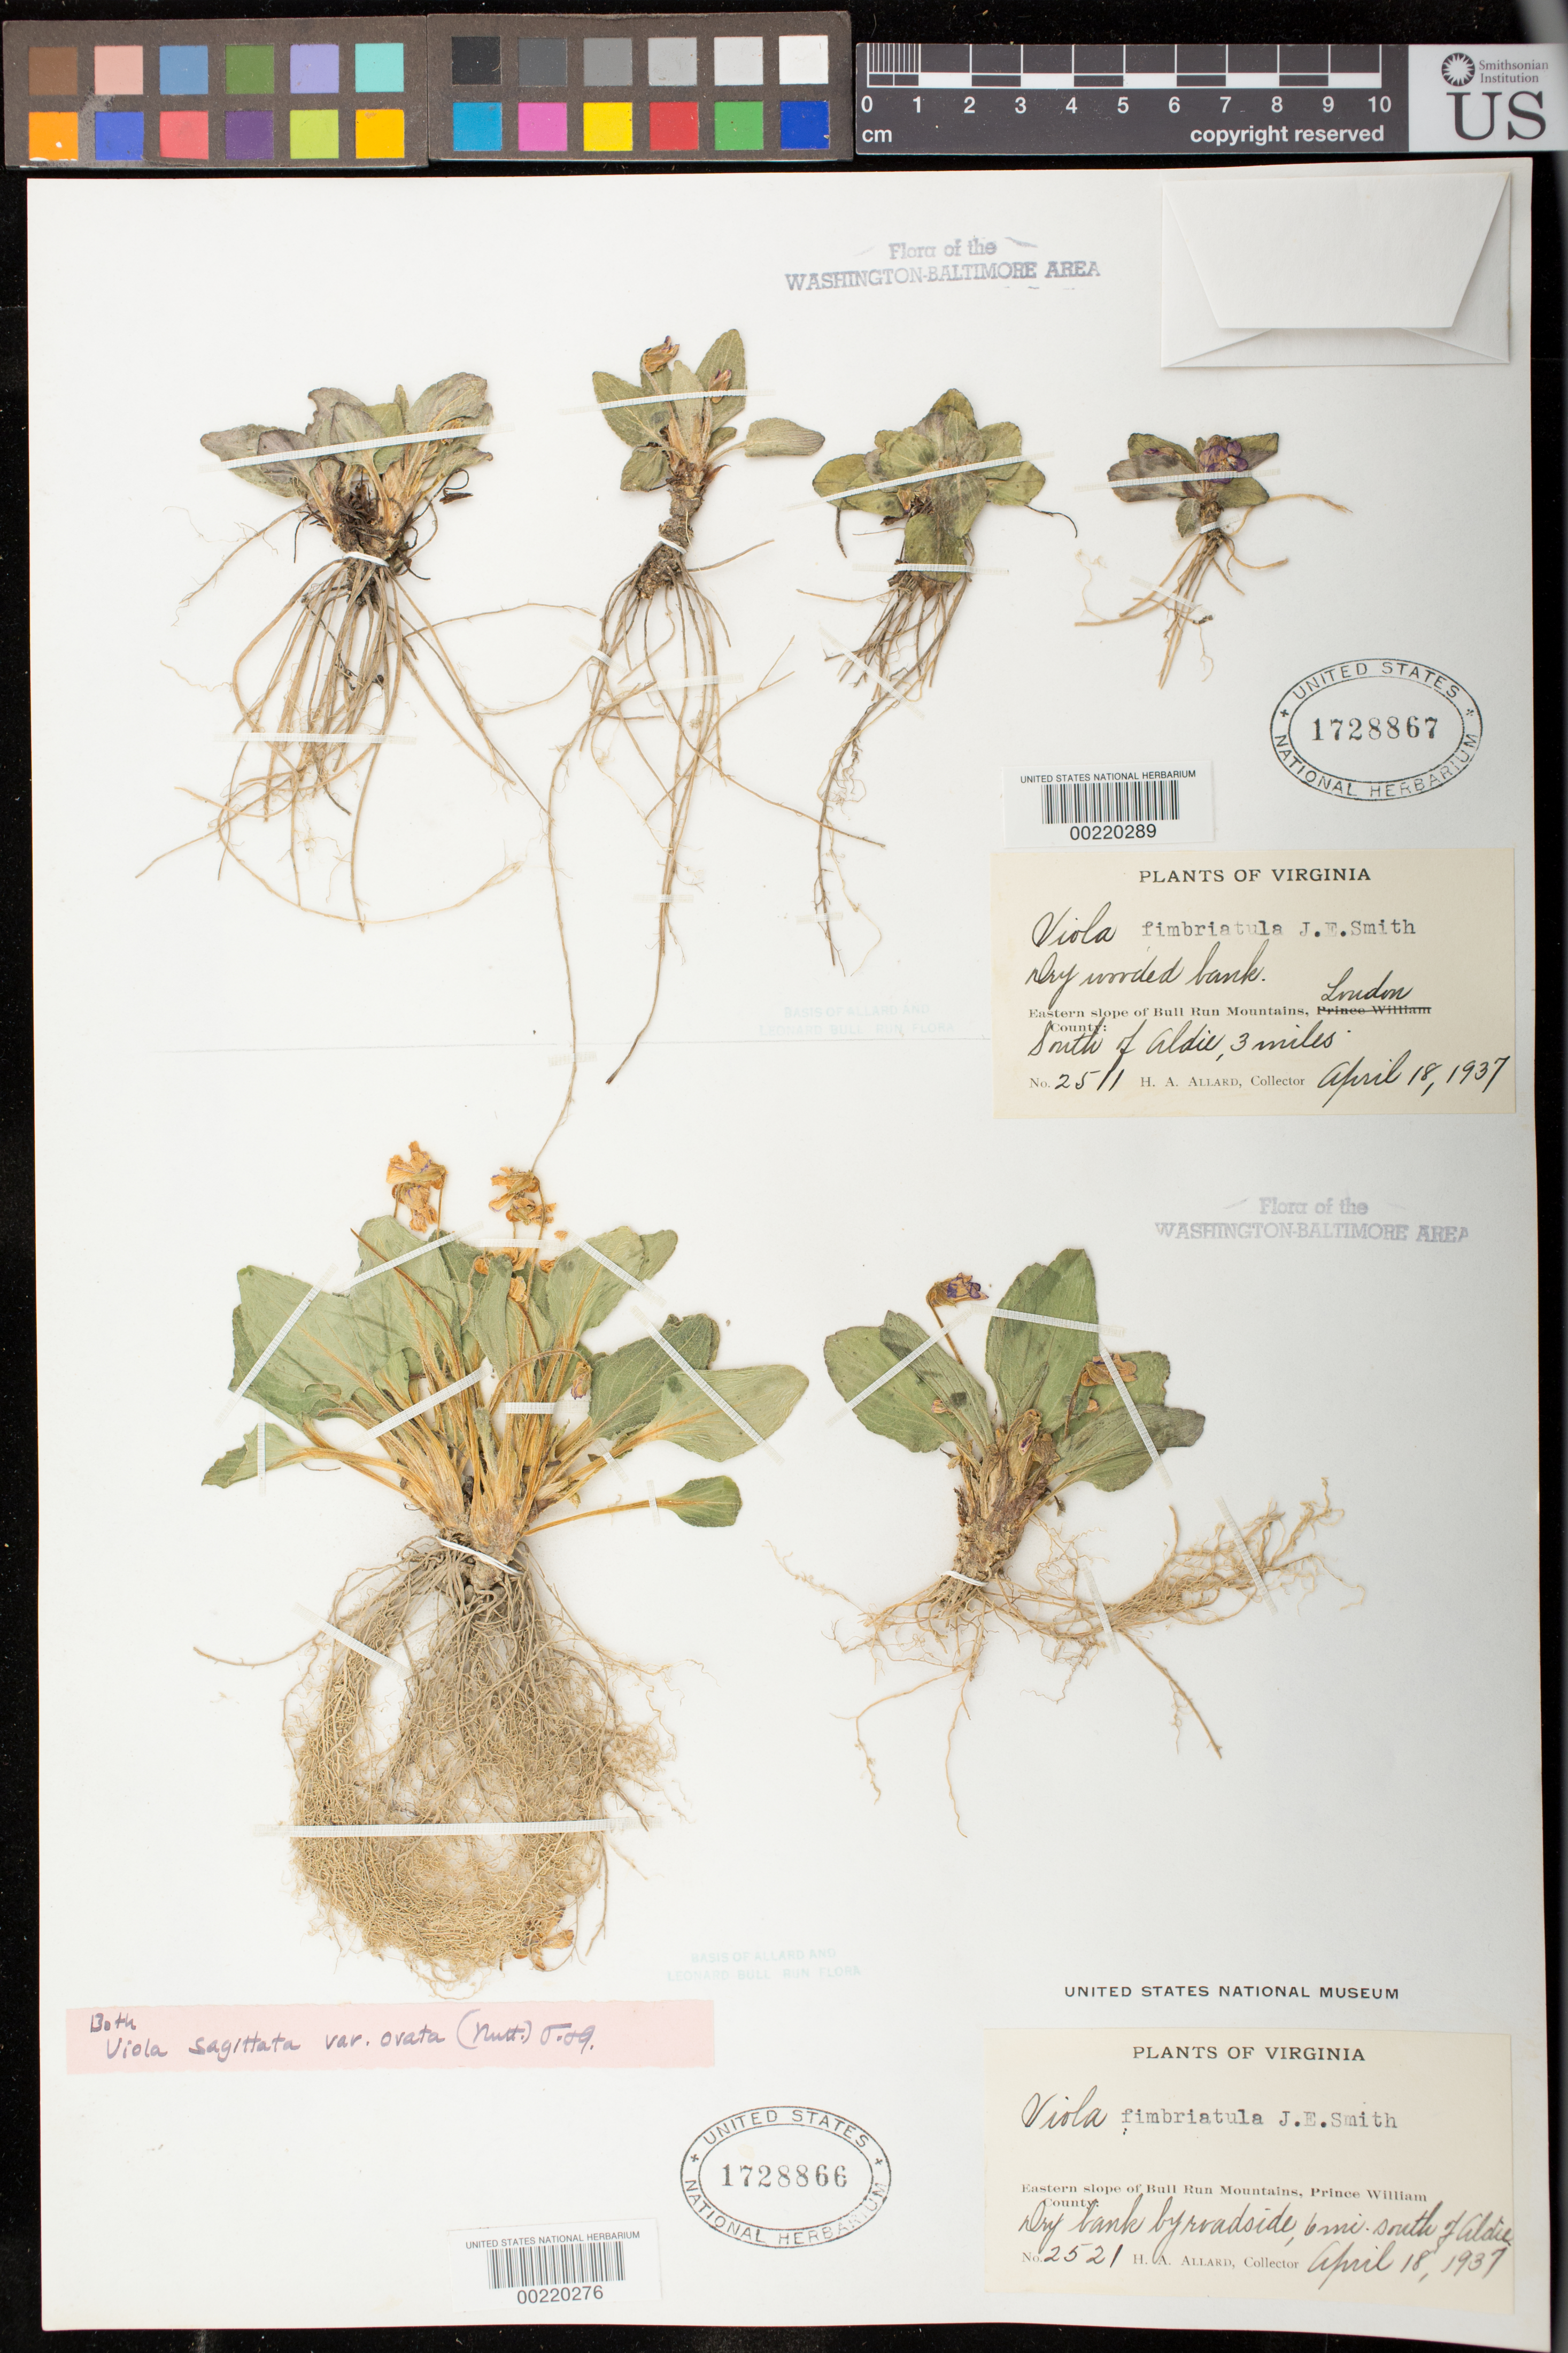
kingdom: Plantae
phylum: Tracheophyta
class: Magnoliopsida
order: Malpighiales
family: Violaceae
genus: Viola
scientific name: Viola sagittata var. ovata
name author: (Nutt.) Torr. & A. Gray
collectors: H. A. Allard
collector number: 2521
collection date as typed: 18 Apr 1937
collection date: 1937-04-18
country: United States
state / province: Virginia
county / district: Prince William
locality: Eastern Slope of Bull Run Mountains, 6 mi. South of Aldie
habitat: dry banks by roadside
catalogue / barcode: US 1728866